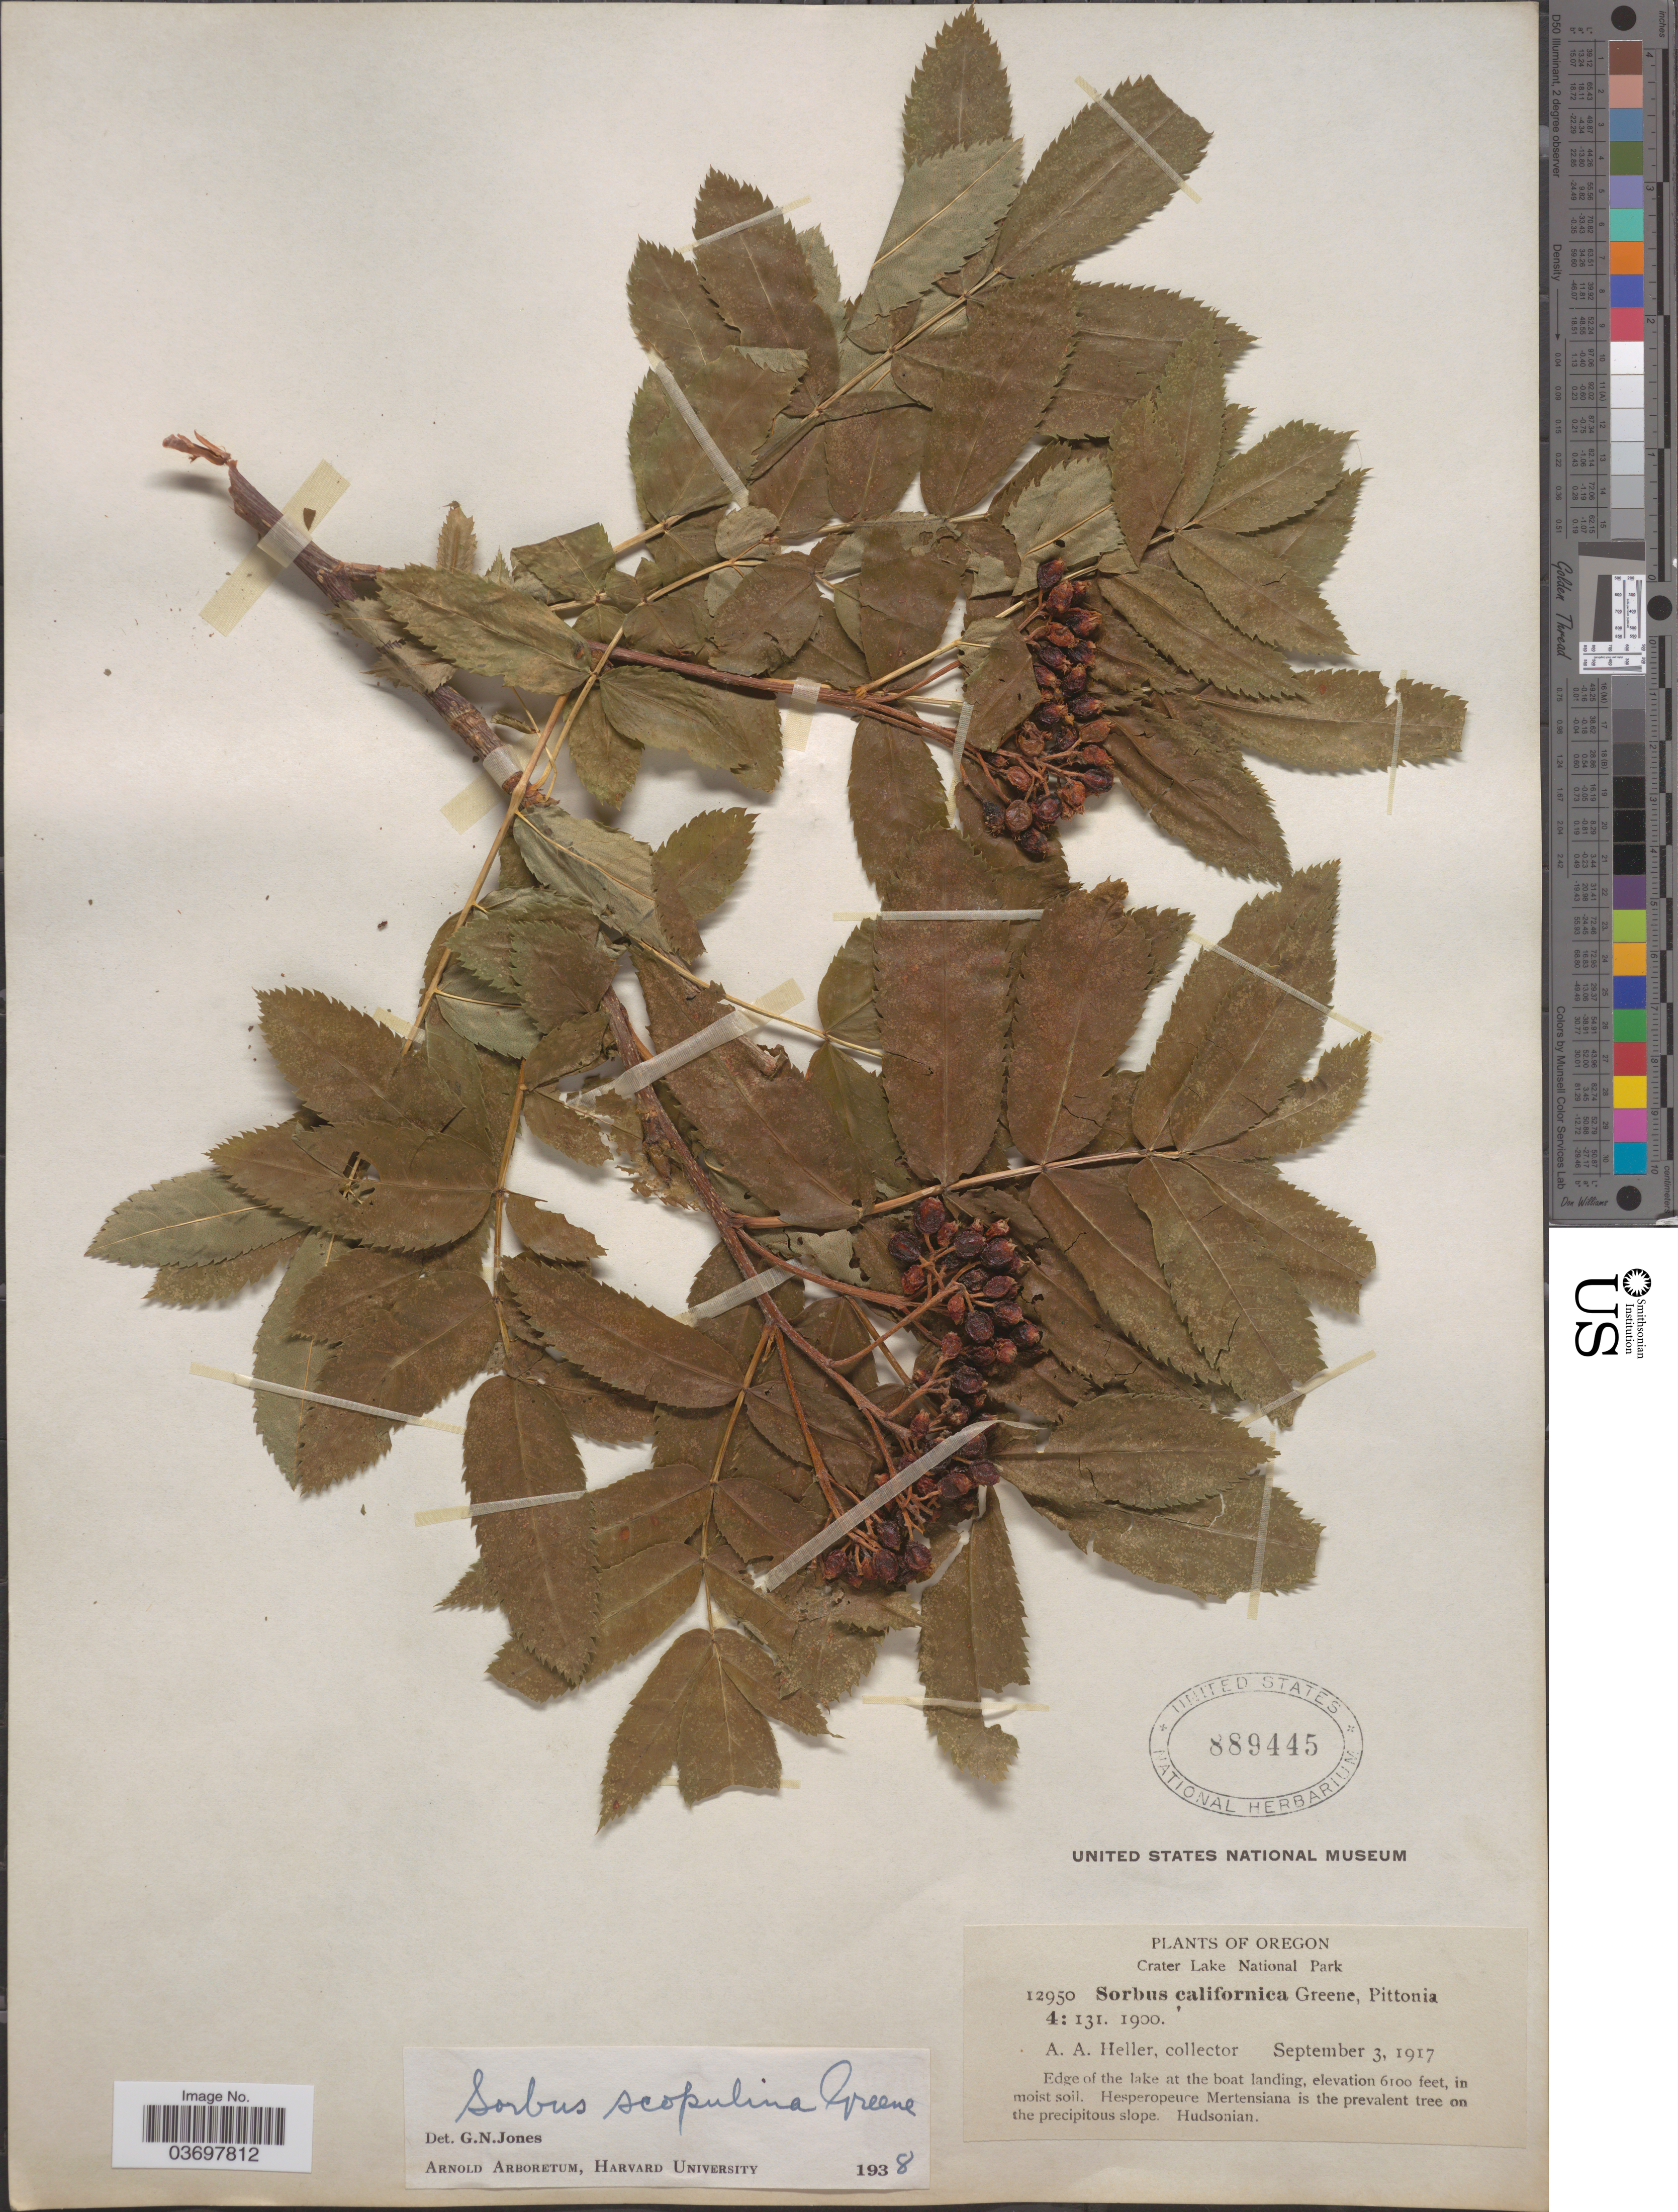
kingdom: Plantae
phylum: Tracheophyta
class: Magnoliopsida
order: Rosales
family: Rosaceae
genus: Sorbus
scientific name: Sorbus scopulina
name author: Greene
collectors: A. A. Heller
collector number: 12950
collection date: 1917-09-03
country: United States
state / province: Oregon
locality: Crater Lake National Park.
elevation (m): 1859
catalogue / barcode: US 889445